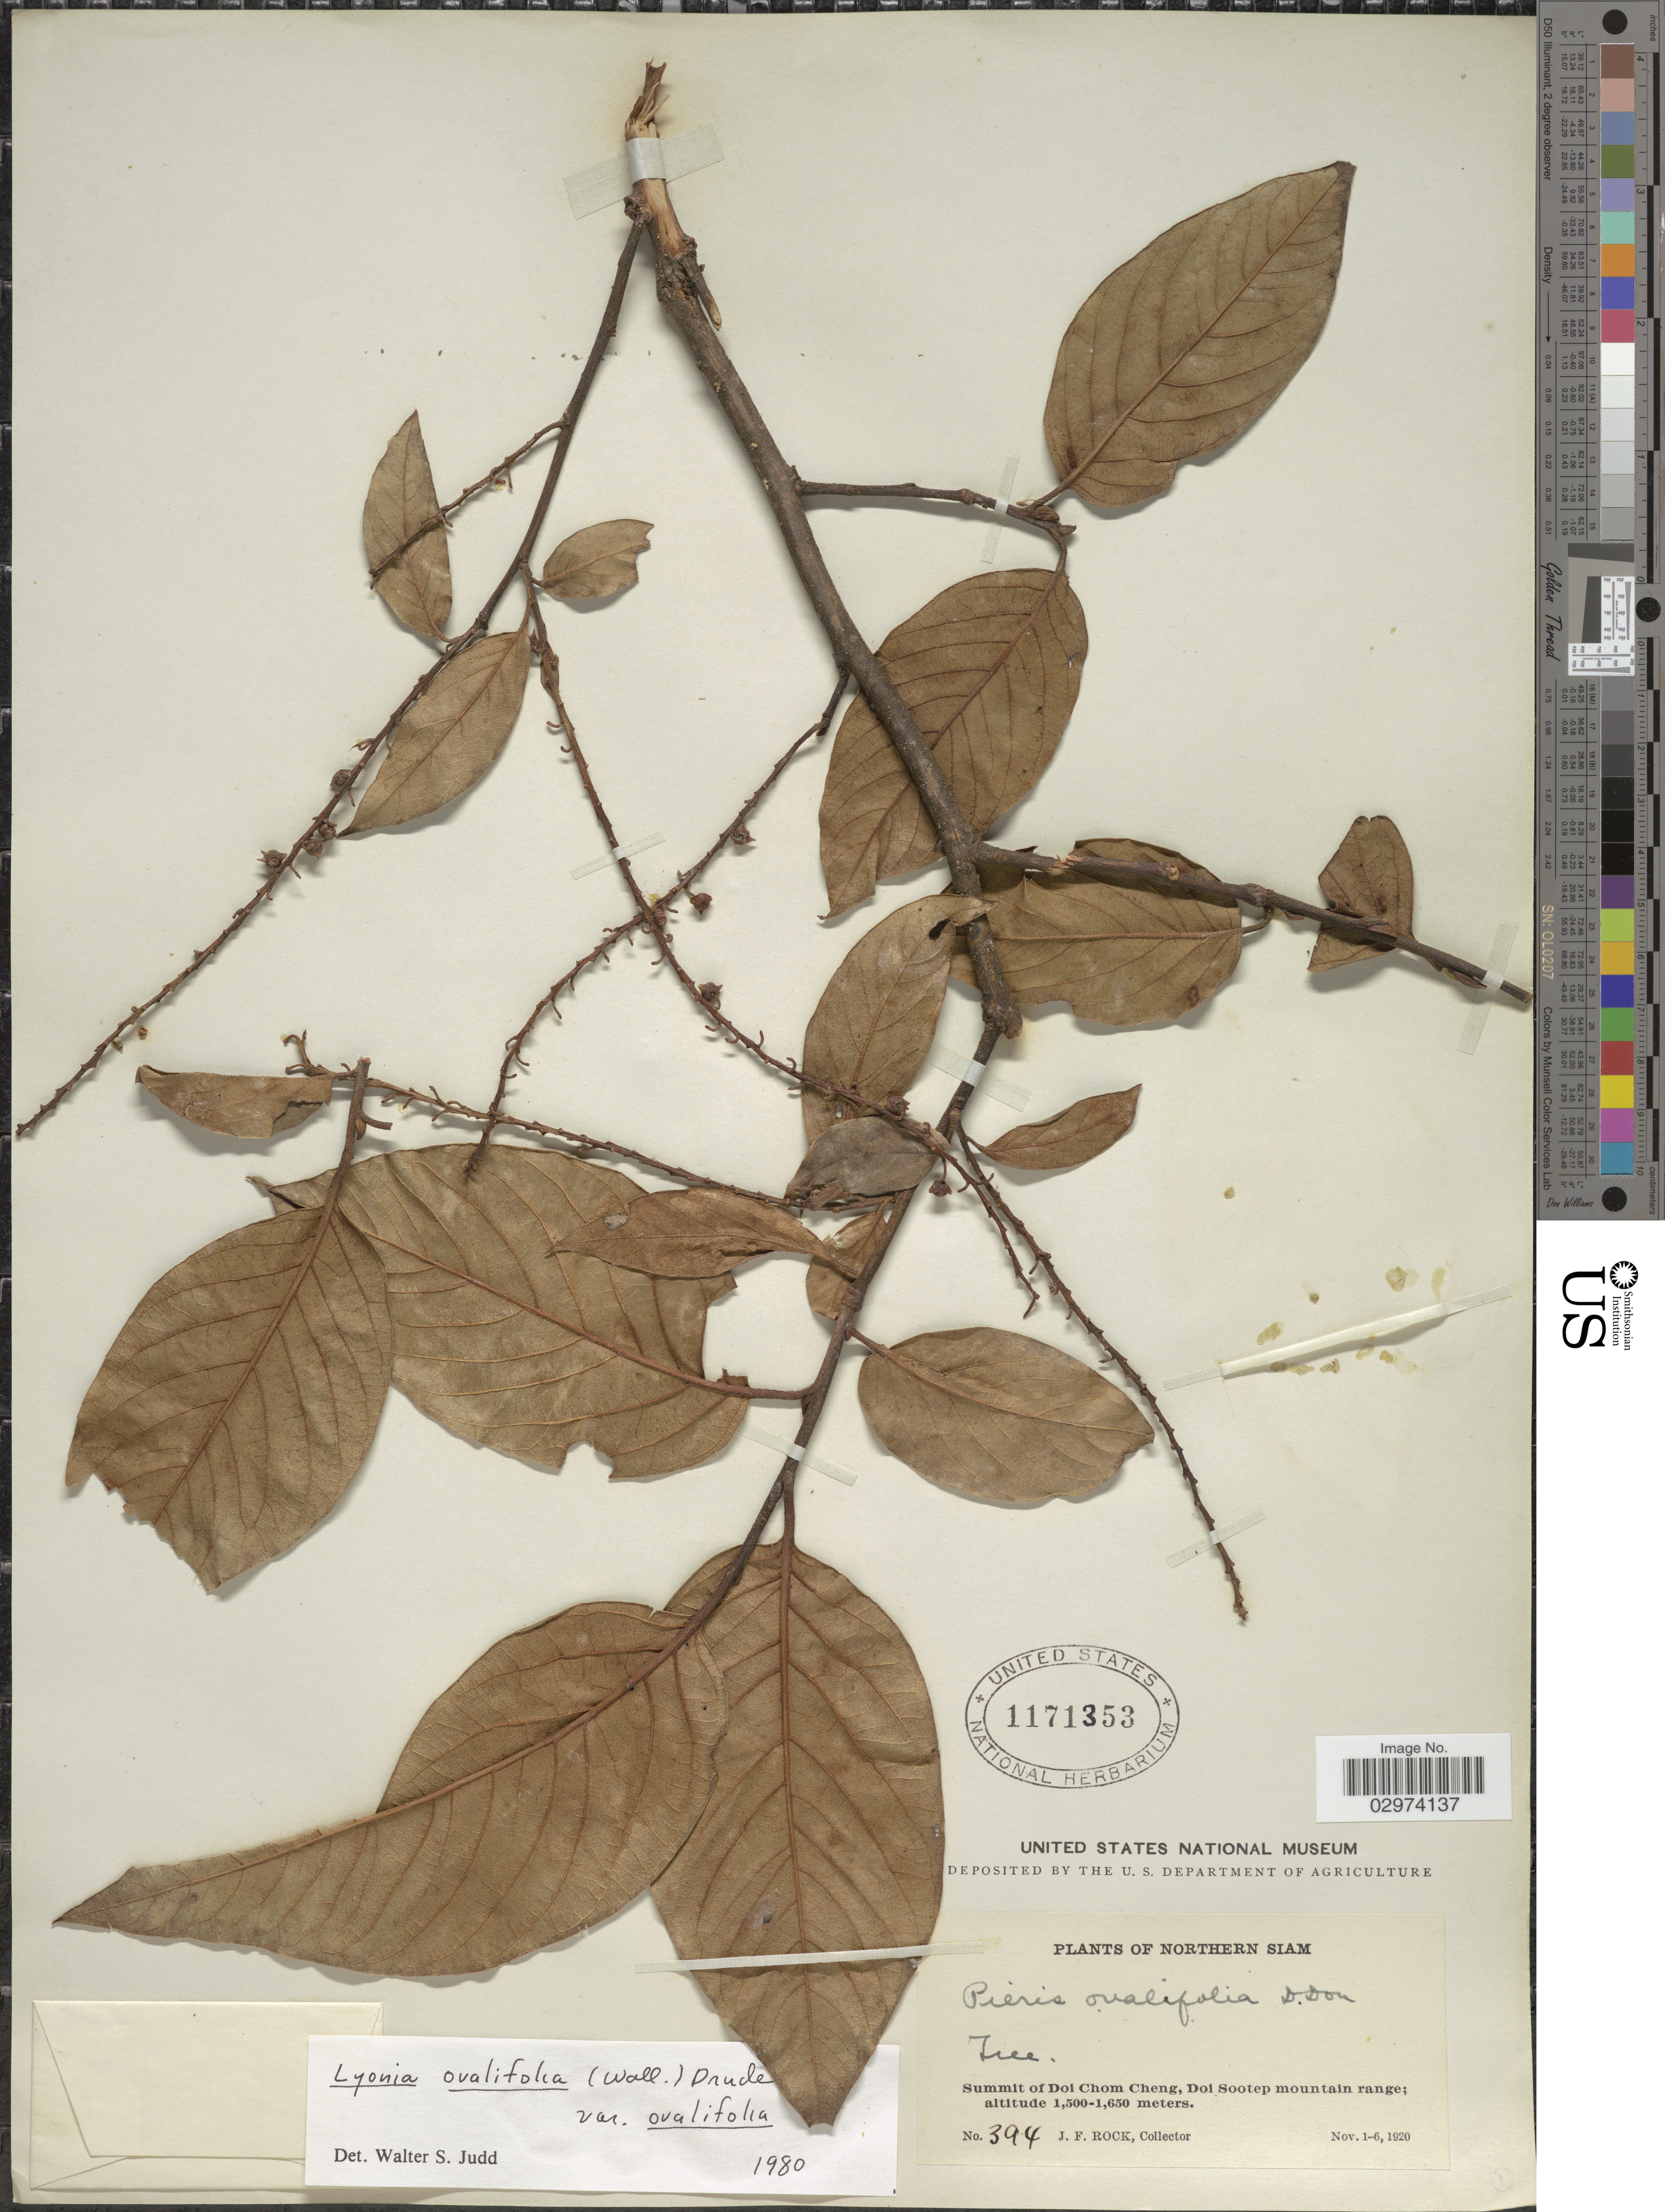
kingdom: Plantae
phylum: Tracheophyta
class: Magnoliopsida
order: Ericales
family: Ericaceae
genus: Lyonia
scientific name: Lyonia ovalifolia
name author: (Wall.) Drude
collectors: J. Rock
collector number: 394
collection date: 1920-11-01/1920-11-06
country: Thailand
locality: Northern Siam. Summit of Doi Chom Cheng, Doi Sootep mountain range.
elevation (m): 1500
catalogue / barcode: US 1171353